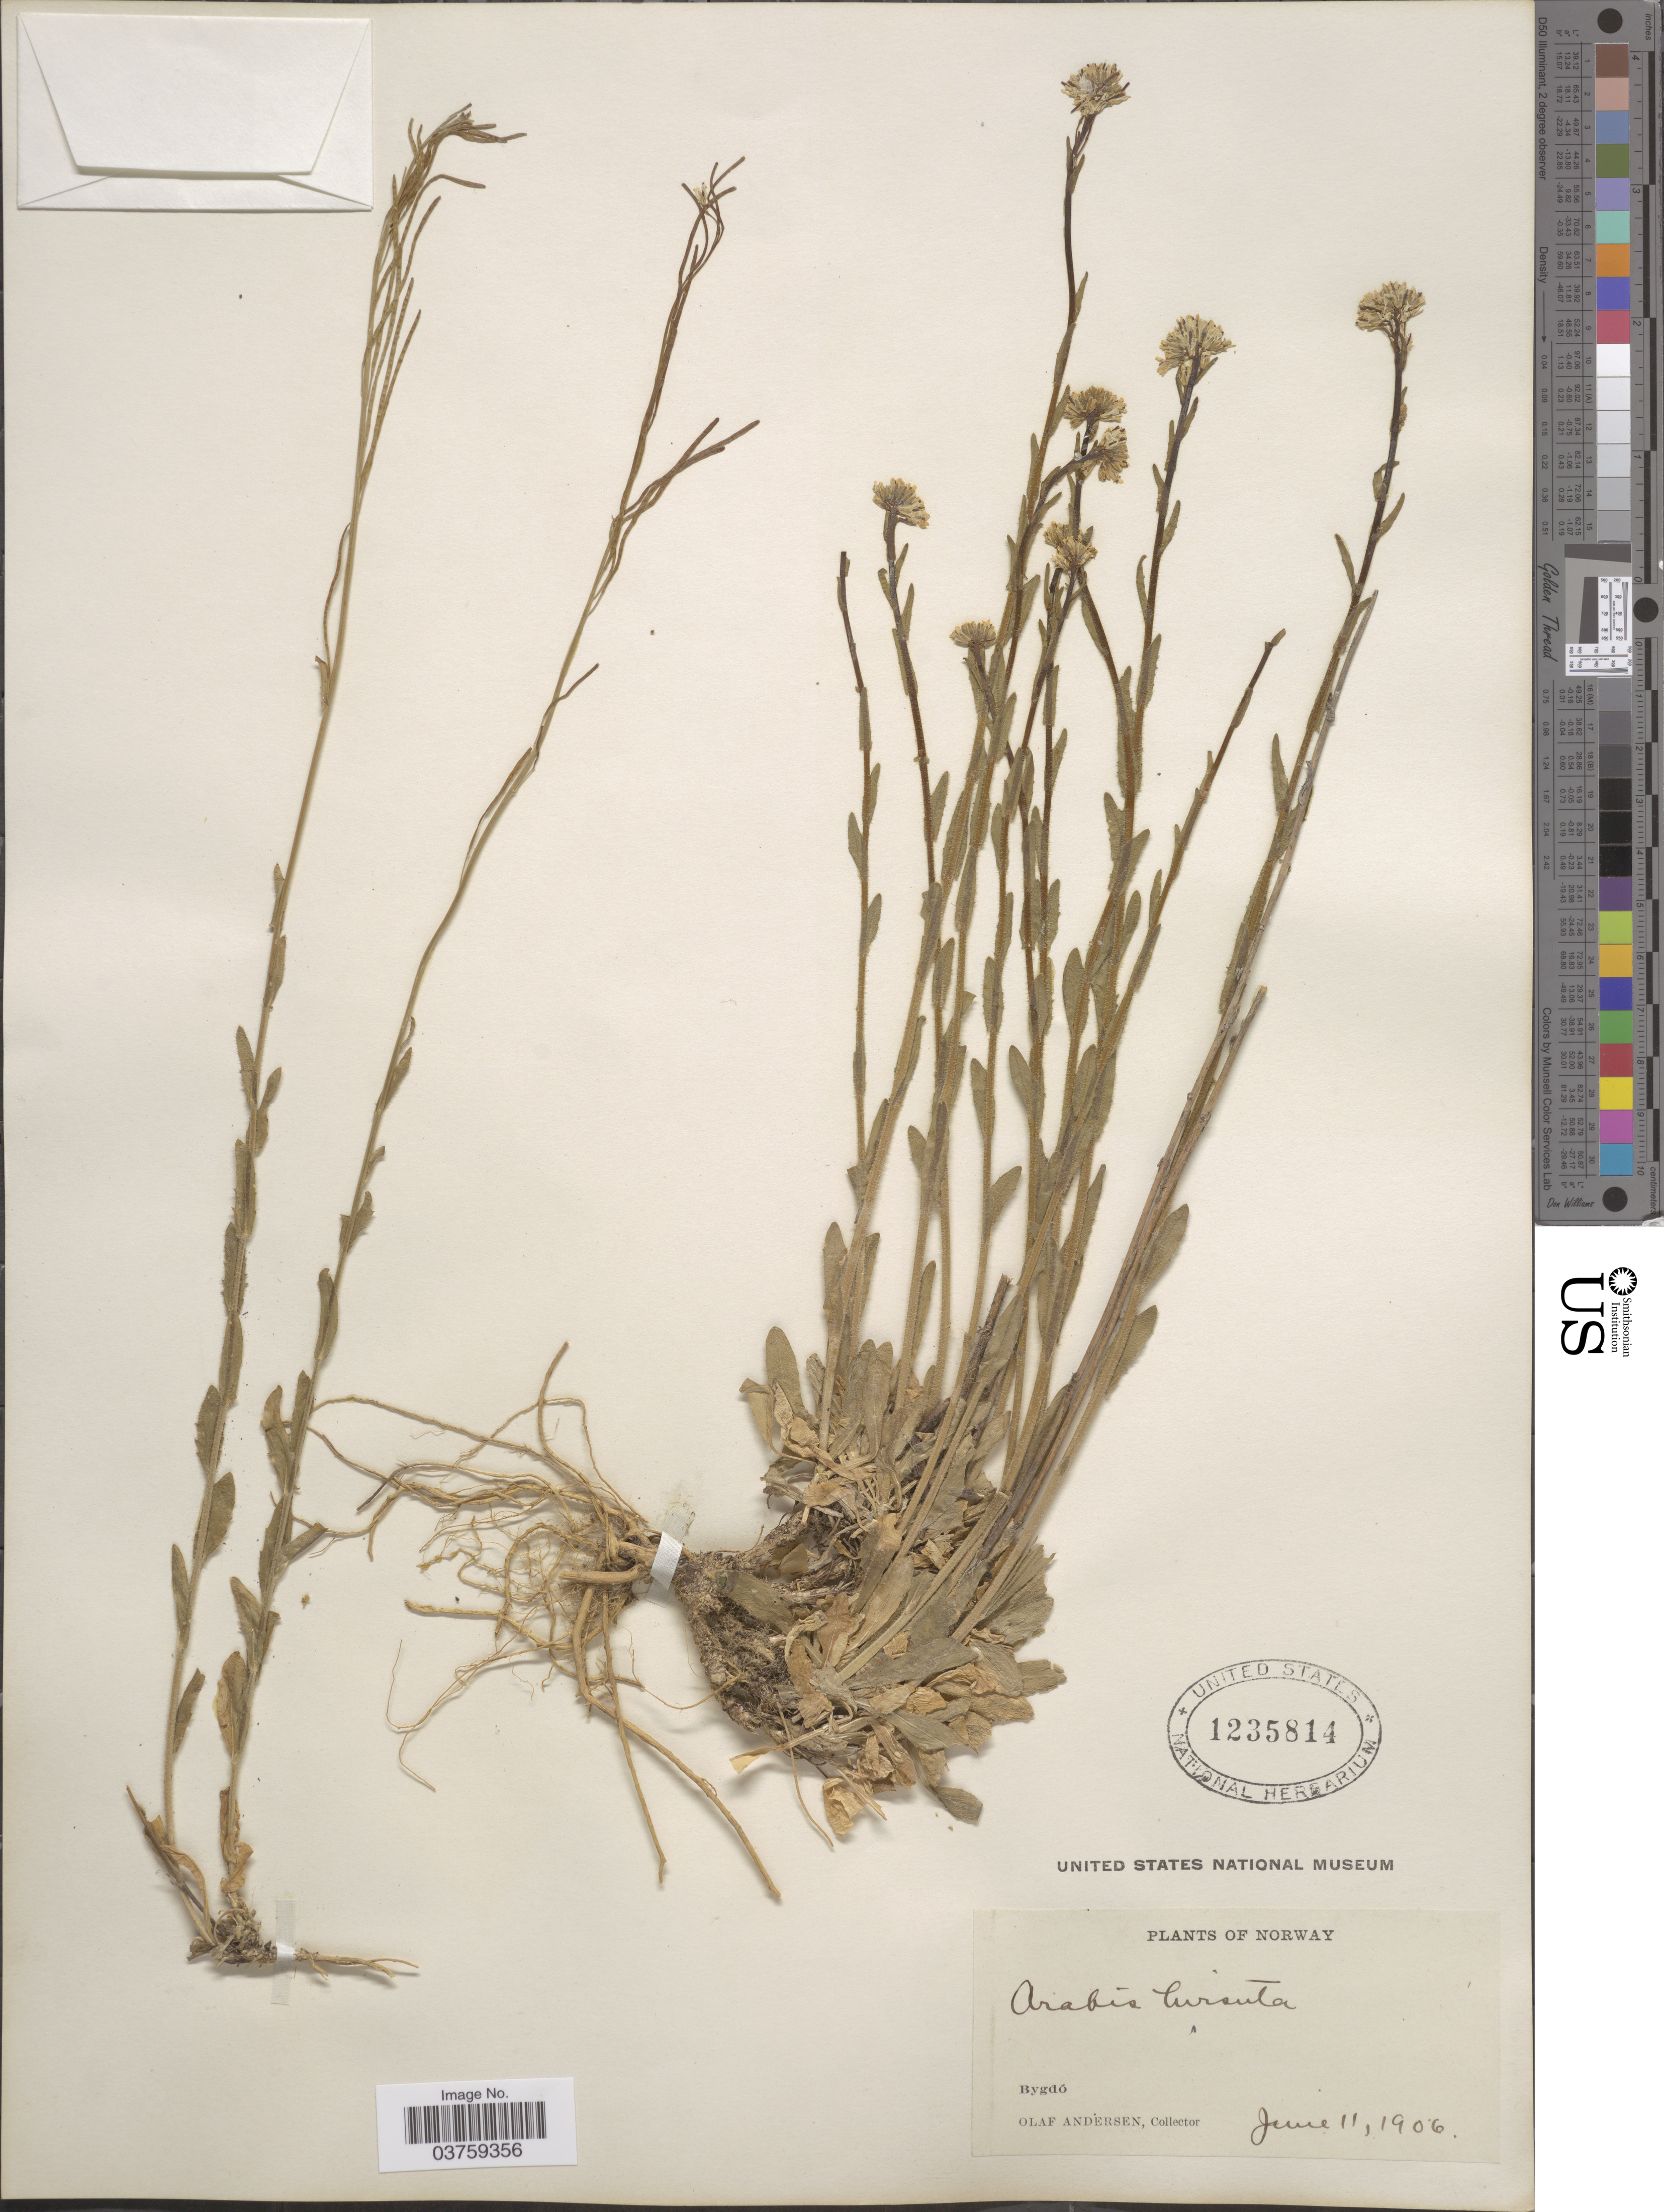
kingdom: Plantae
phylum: Tracheophyta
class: Magnoliopsida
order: Brassicales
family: Brassicaceae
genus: Arabis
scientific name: Arabis hirsuta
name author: (L.) Scop.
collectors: O. Andersen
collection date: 1906-06-11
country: Norway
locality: Bygdó.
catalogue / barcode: US 1235814